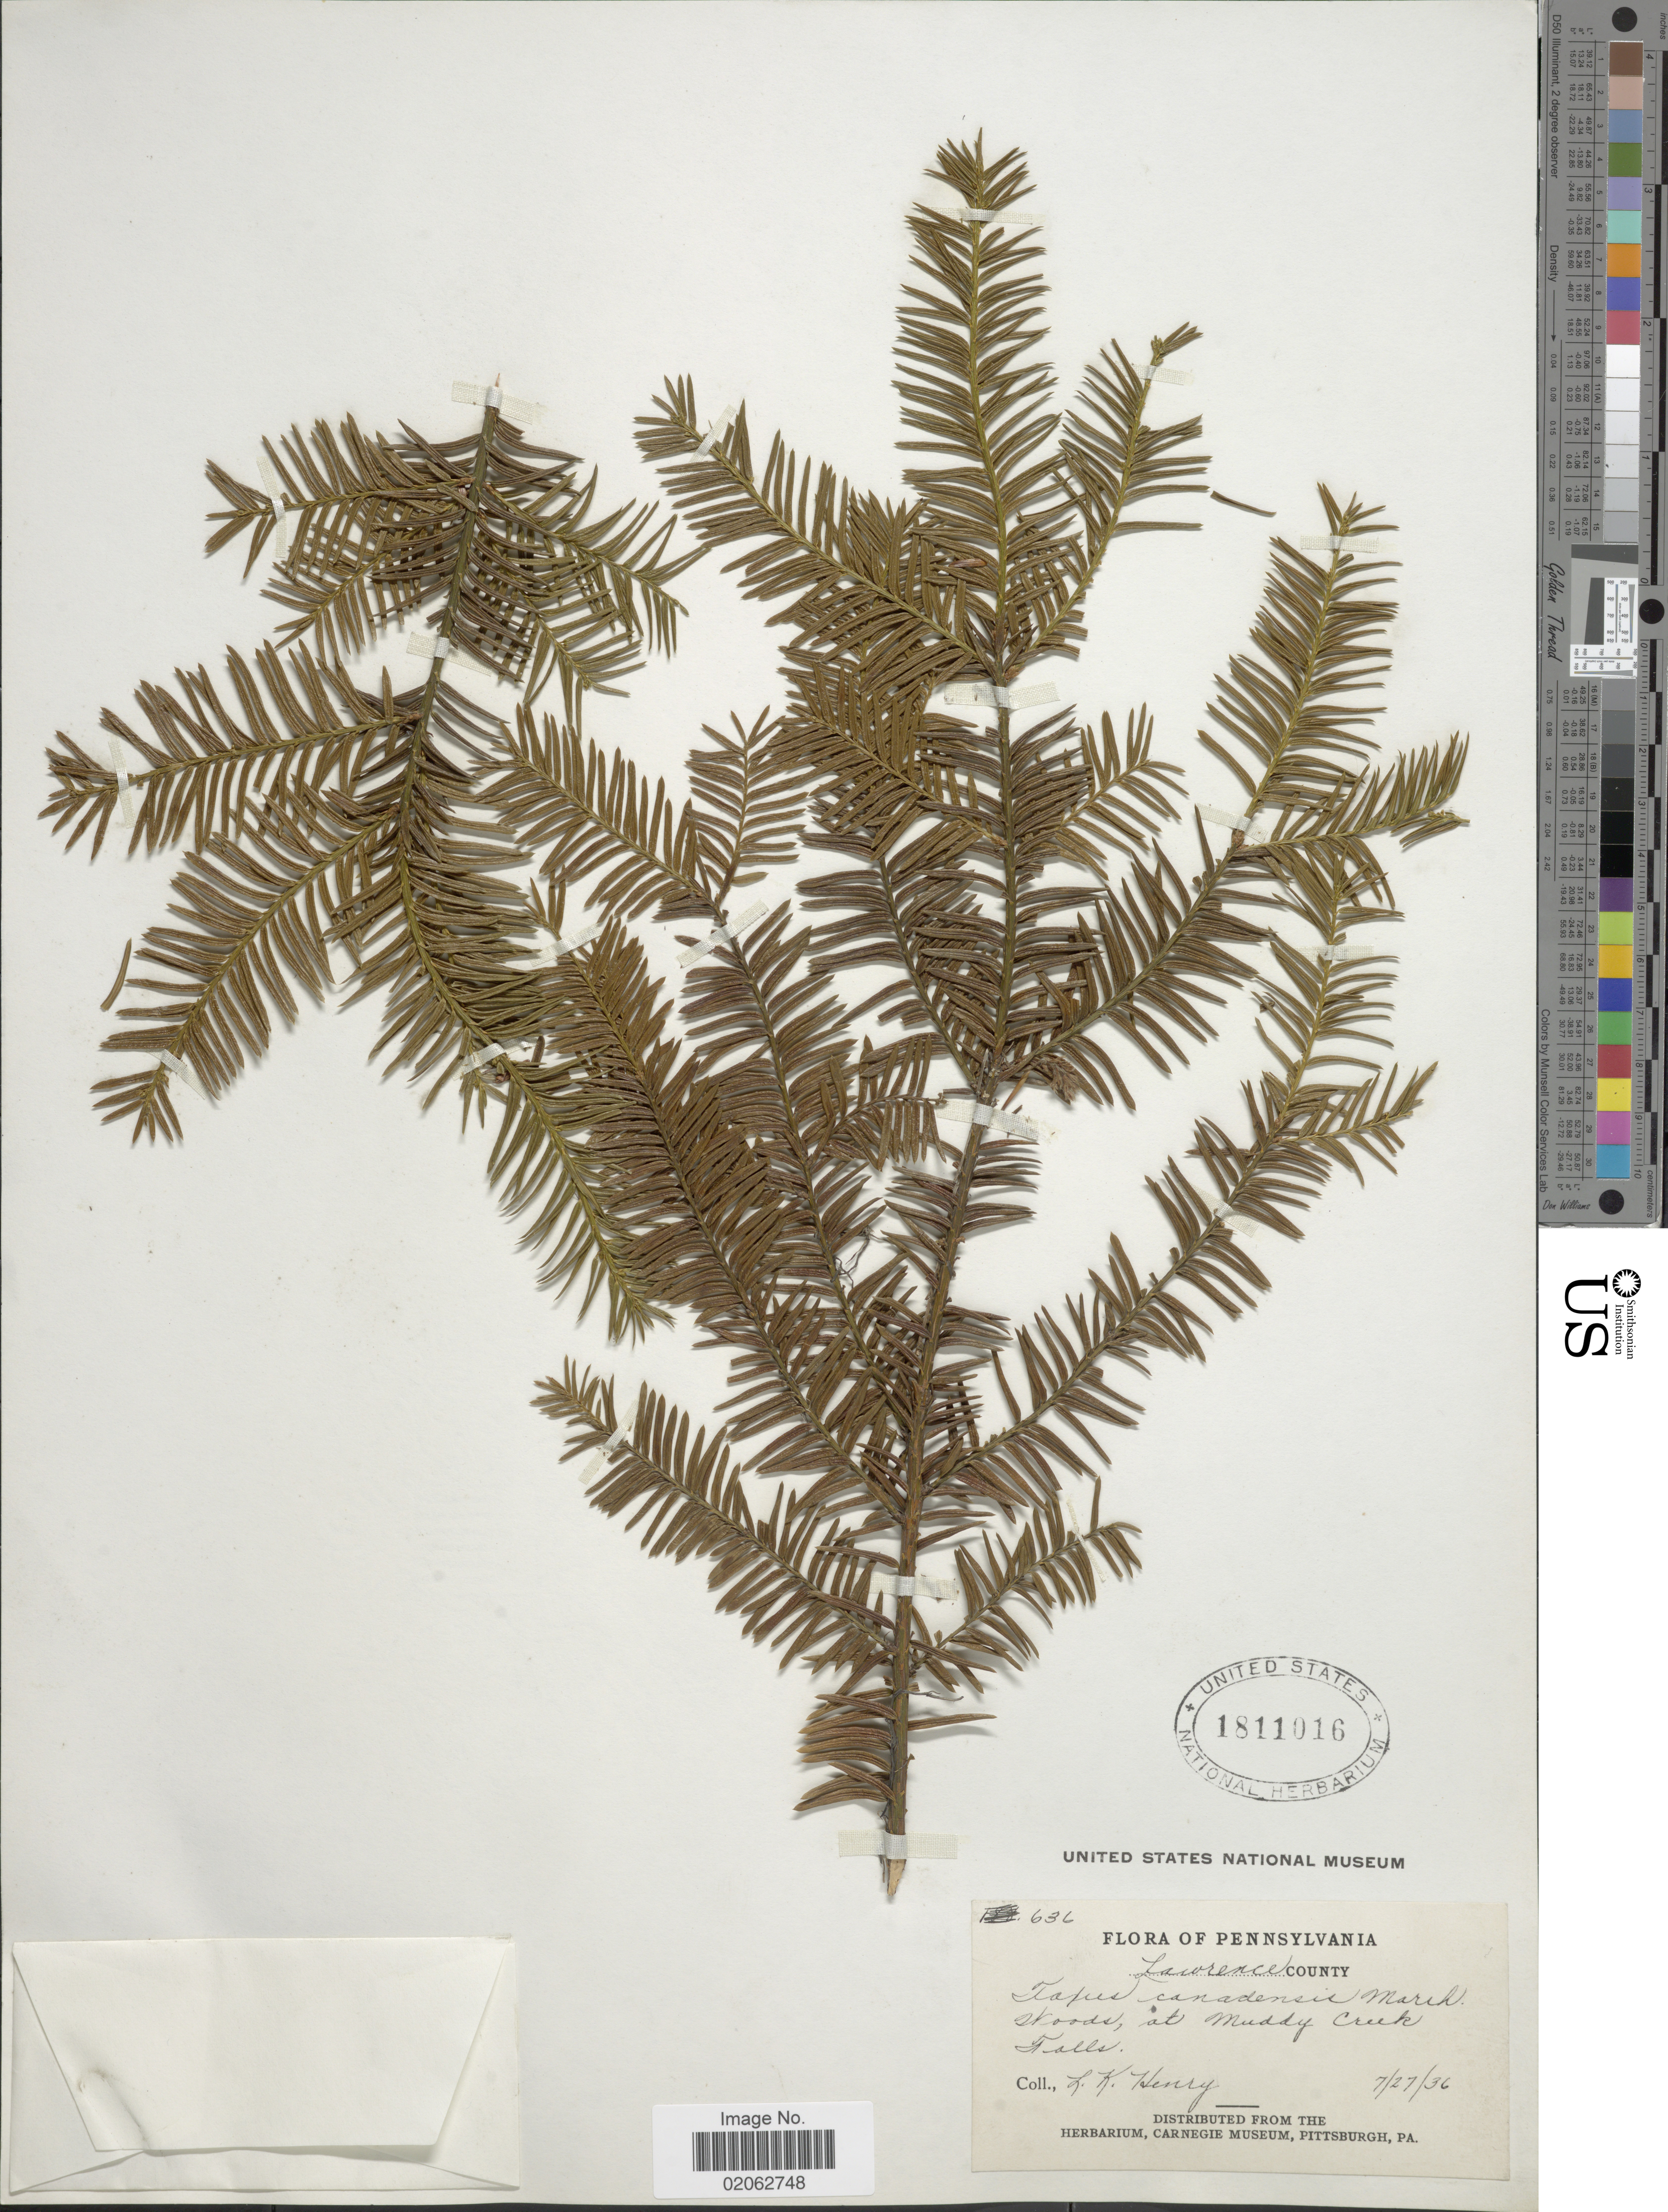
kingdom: Plantae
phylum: Tracheophyta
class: Pinopsida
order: Pinales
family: Taxaceae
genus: Taxus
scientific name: Taxus canadensis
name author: Marshall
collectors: L. K. Henry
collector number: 636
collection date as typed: Transcribed d/m/y: 27/7/36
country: United States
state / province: Pennsylvania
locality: Lawrence County, at Muddy Creek Falls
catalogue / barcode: US 1811016